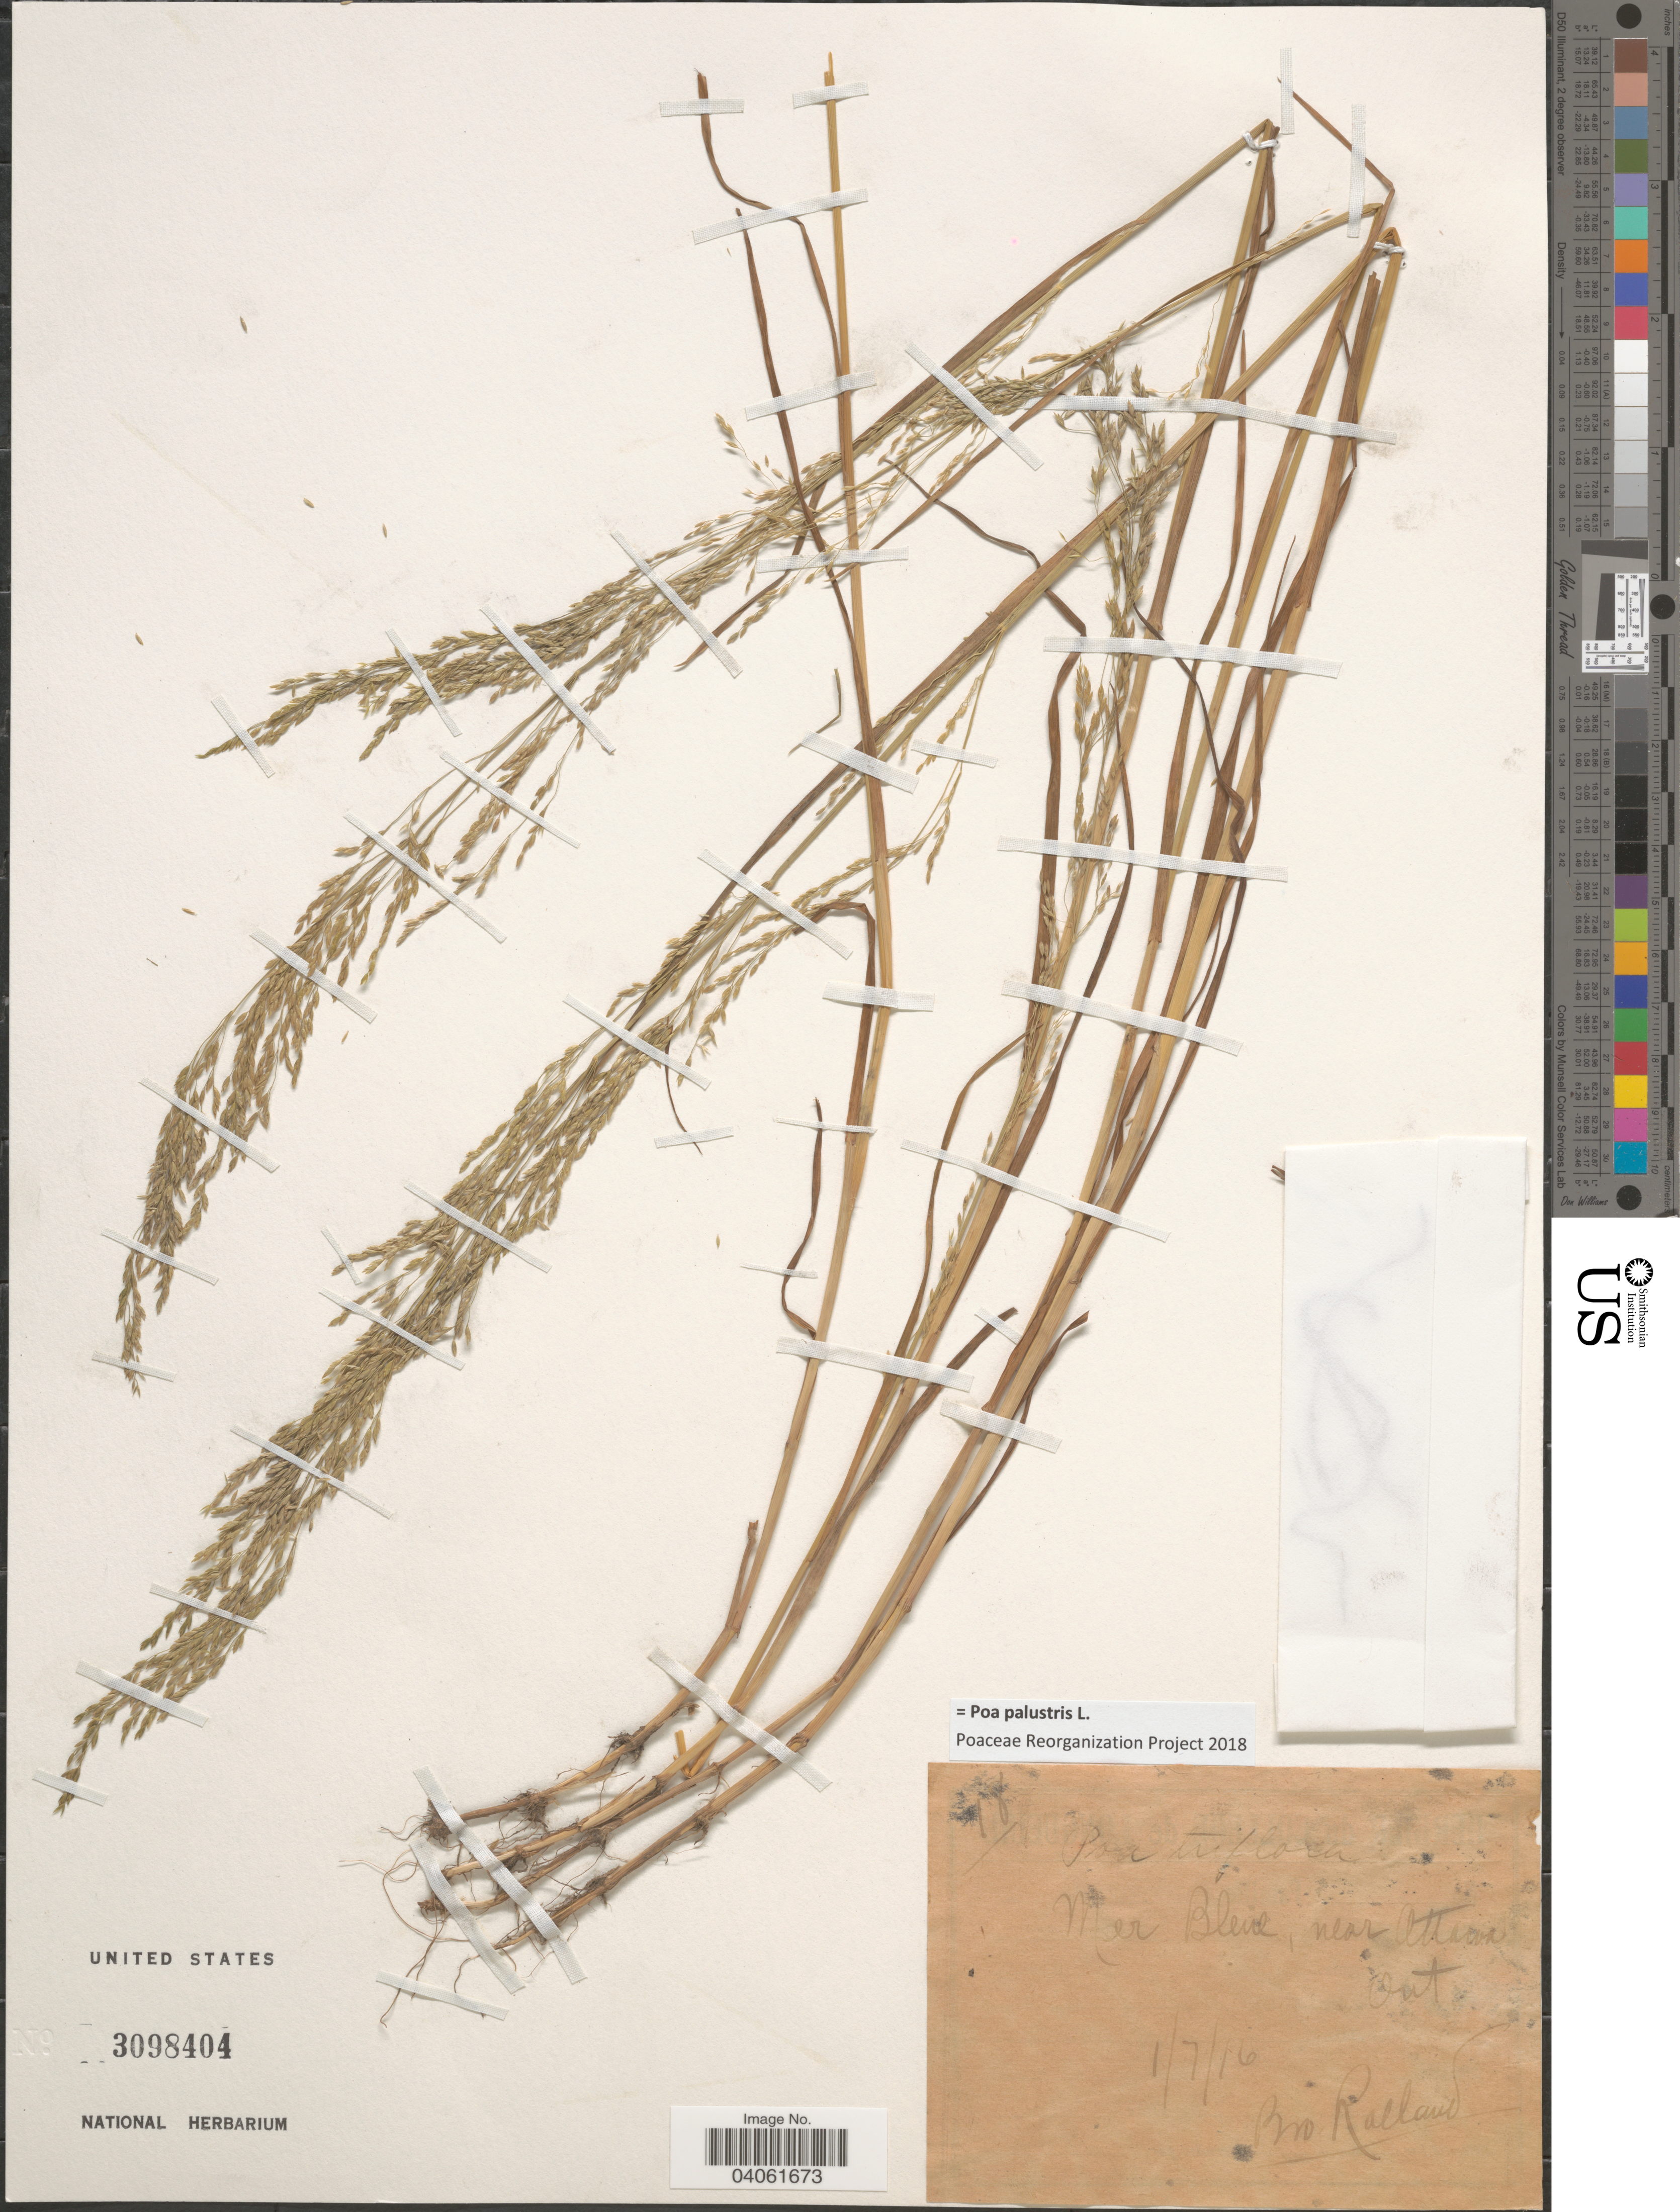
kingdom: Plantae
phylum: Tracheophyta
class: Liliopsida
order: Poales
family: Poaceae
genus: Poa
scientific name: Poa palustris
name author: L.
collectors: B. Rolland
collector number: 18*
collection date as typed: Transcribed d/m/y: 1/7/16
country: Canada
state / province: Ontario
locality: Mer Bleue, near Ottawa.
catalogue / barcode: US 3098404